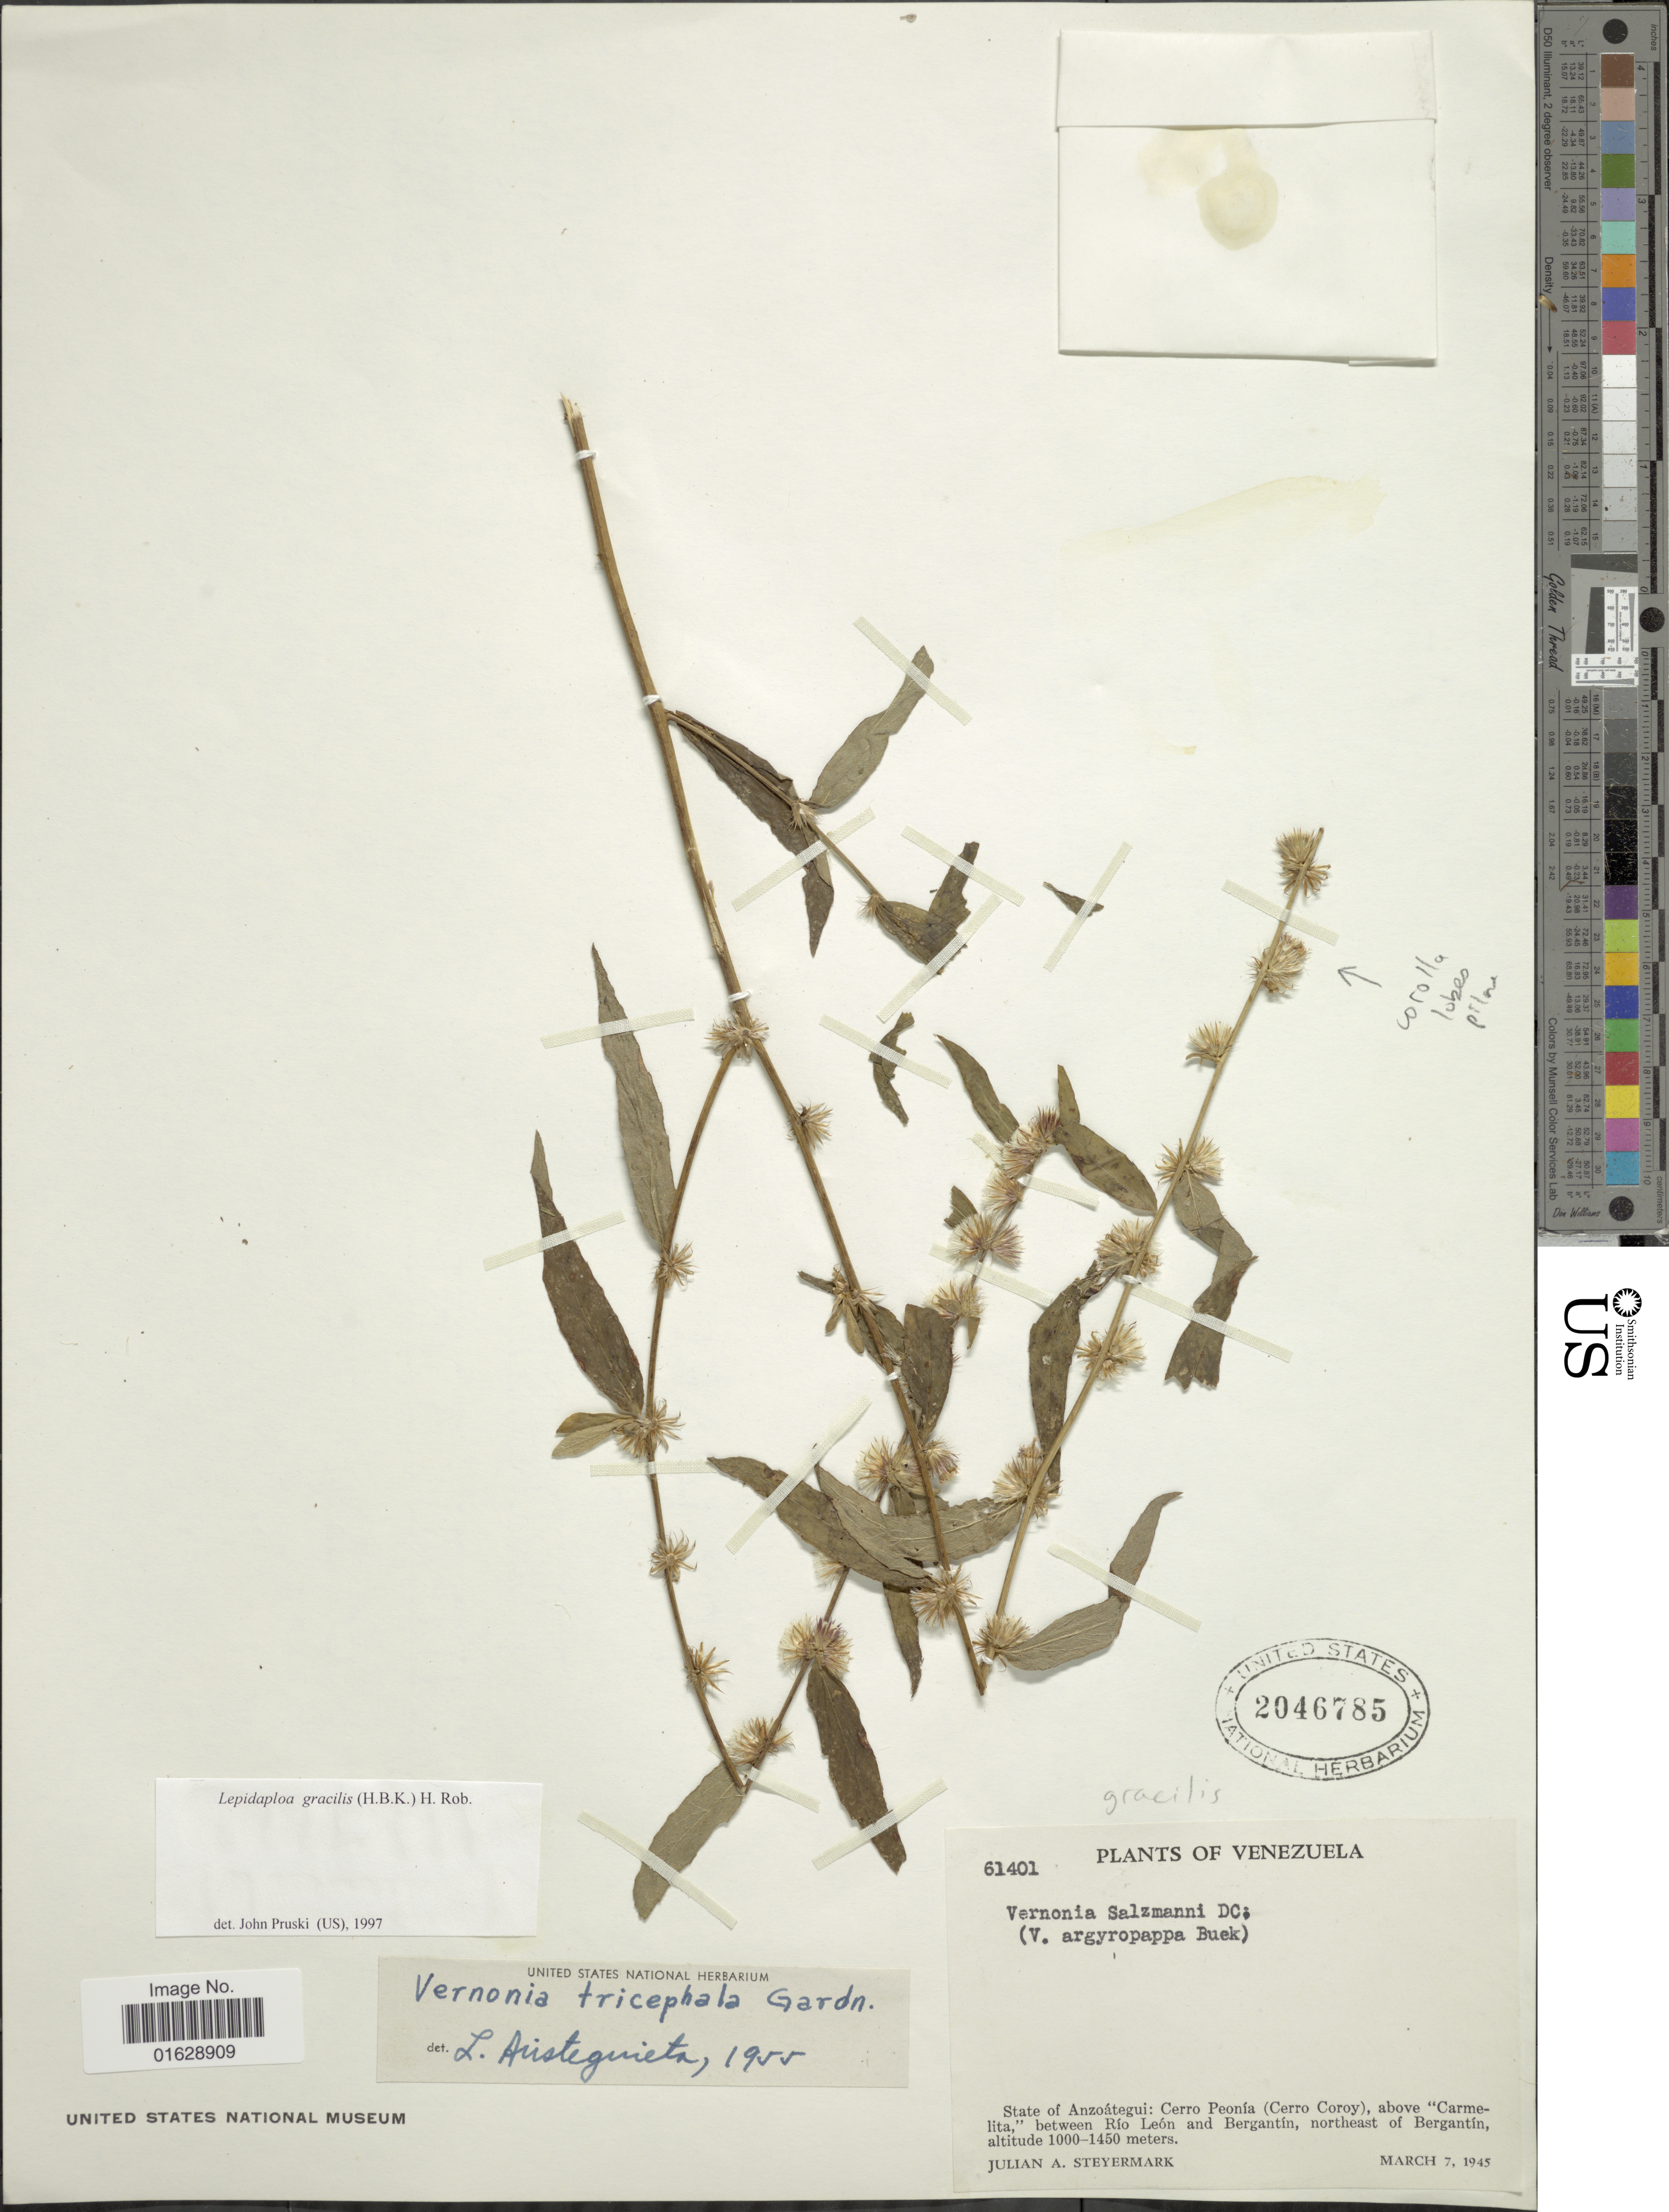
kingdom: Plantae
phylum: Tracheophyta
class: Magnoliopsida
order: Asterales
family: Asteraceae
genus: Lepidaploa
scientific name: Lepidaploa gracilis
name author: (Kunth) H. Rob.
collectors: J. Steyermark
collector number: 61401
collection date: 1945-03-07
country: Venezuela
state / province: Anzoategui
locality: State of Anzoategue: Cerro Peonia (Cerro Coroy), above 'Carmelita,' between Rio Leon and Bergantin, northeast of Bergantin.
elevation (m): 1000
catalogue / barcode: US 2046785